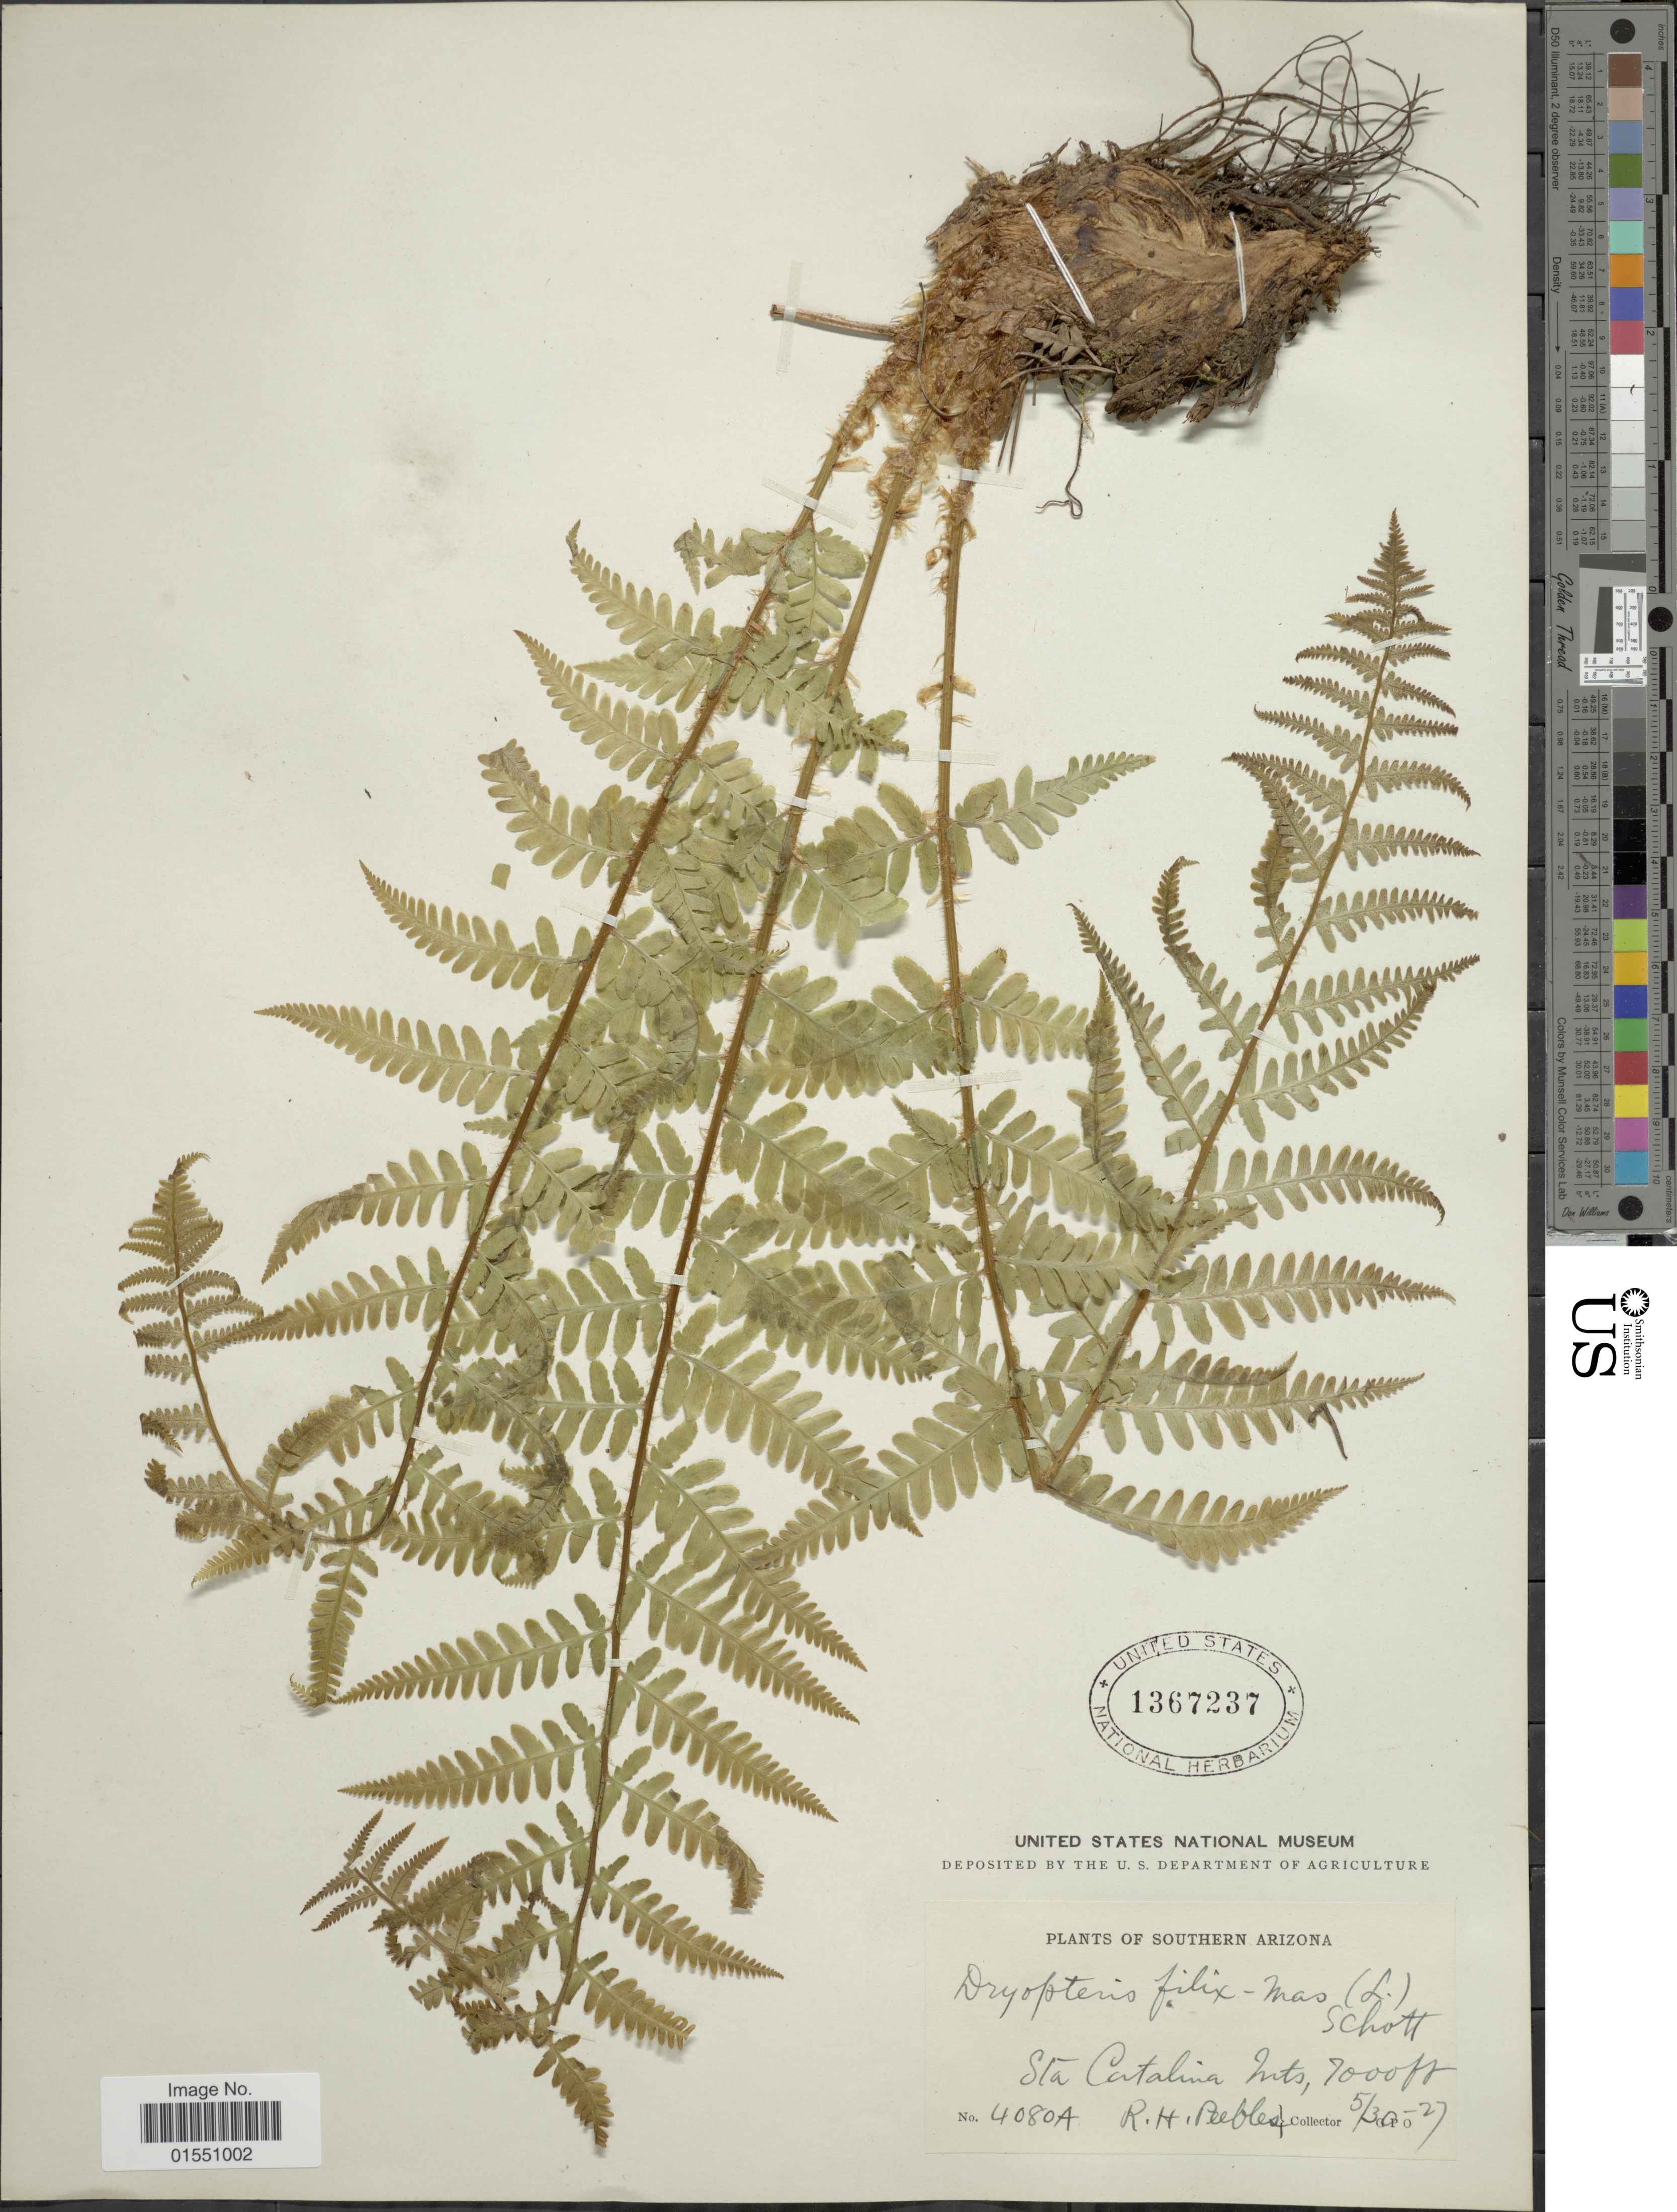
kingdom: Plantae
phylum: Tracheophyta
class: Polypodiopsida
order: Polypodiales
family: Dryopteridaceae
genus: Dryopteris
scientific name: Dryopteris filix-mas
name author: (L.) Schott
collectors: R. H. Peebles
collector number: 4080A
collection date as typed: Transcribed d/m/y: 30/5/27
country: United States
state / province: Arizona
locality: Southern Arizona. Sta Catalina Mts.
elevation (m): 2134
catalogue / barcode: US 1367237